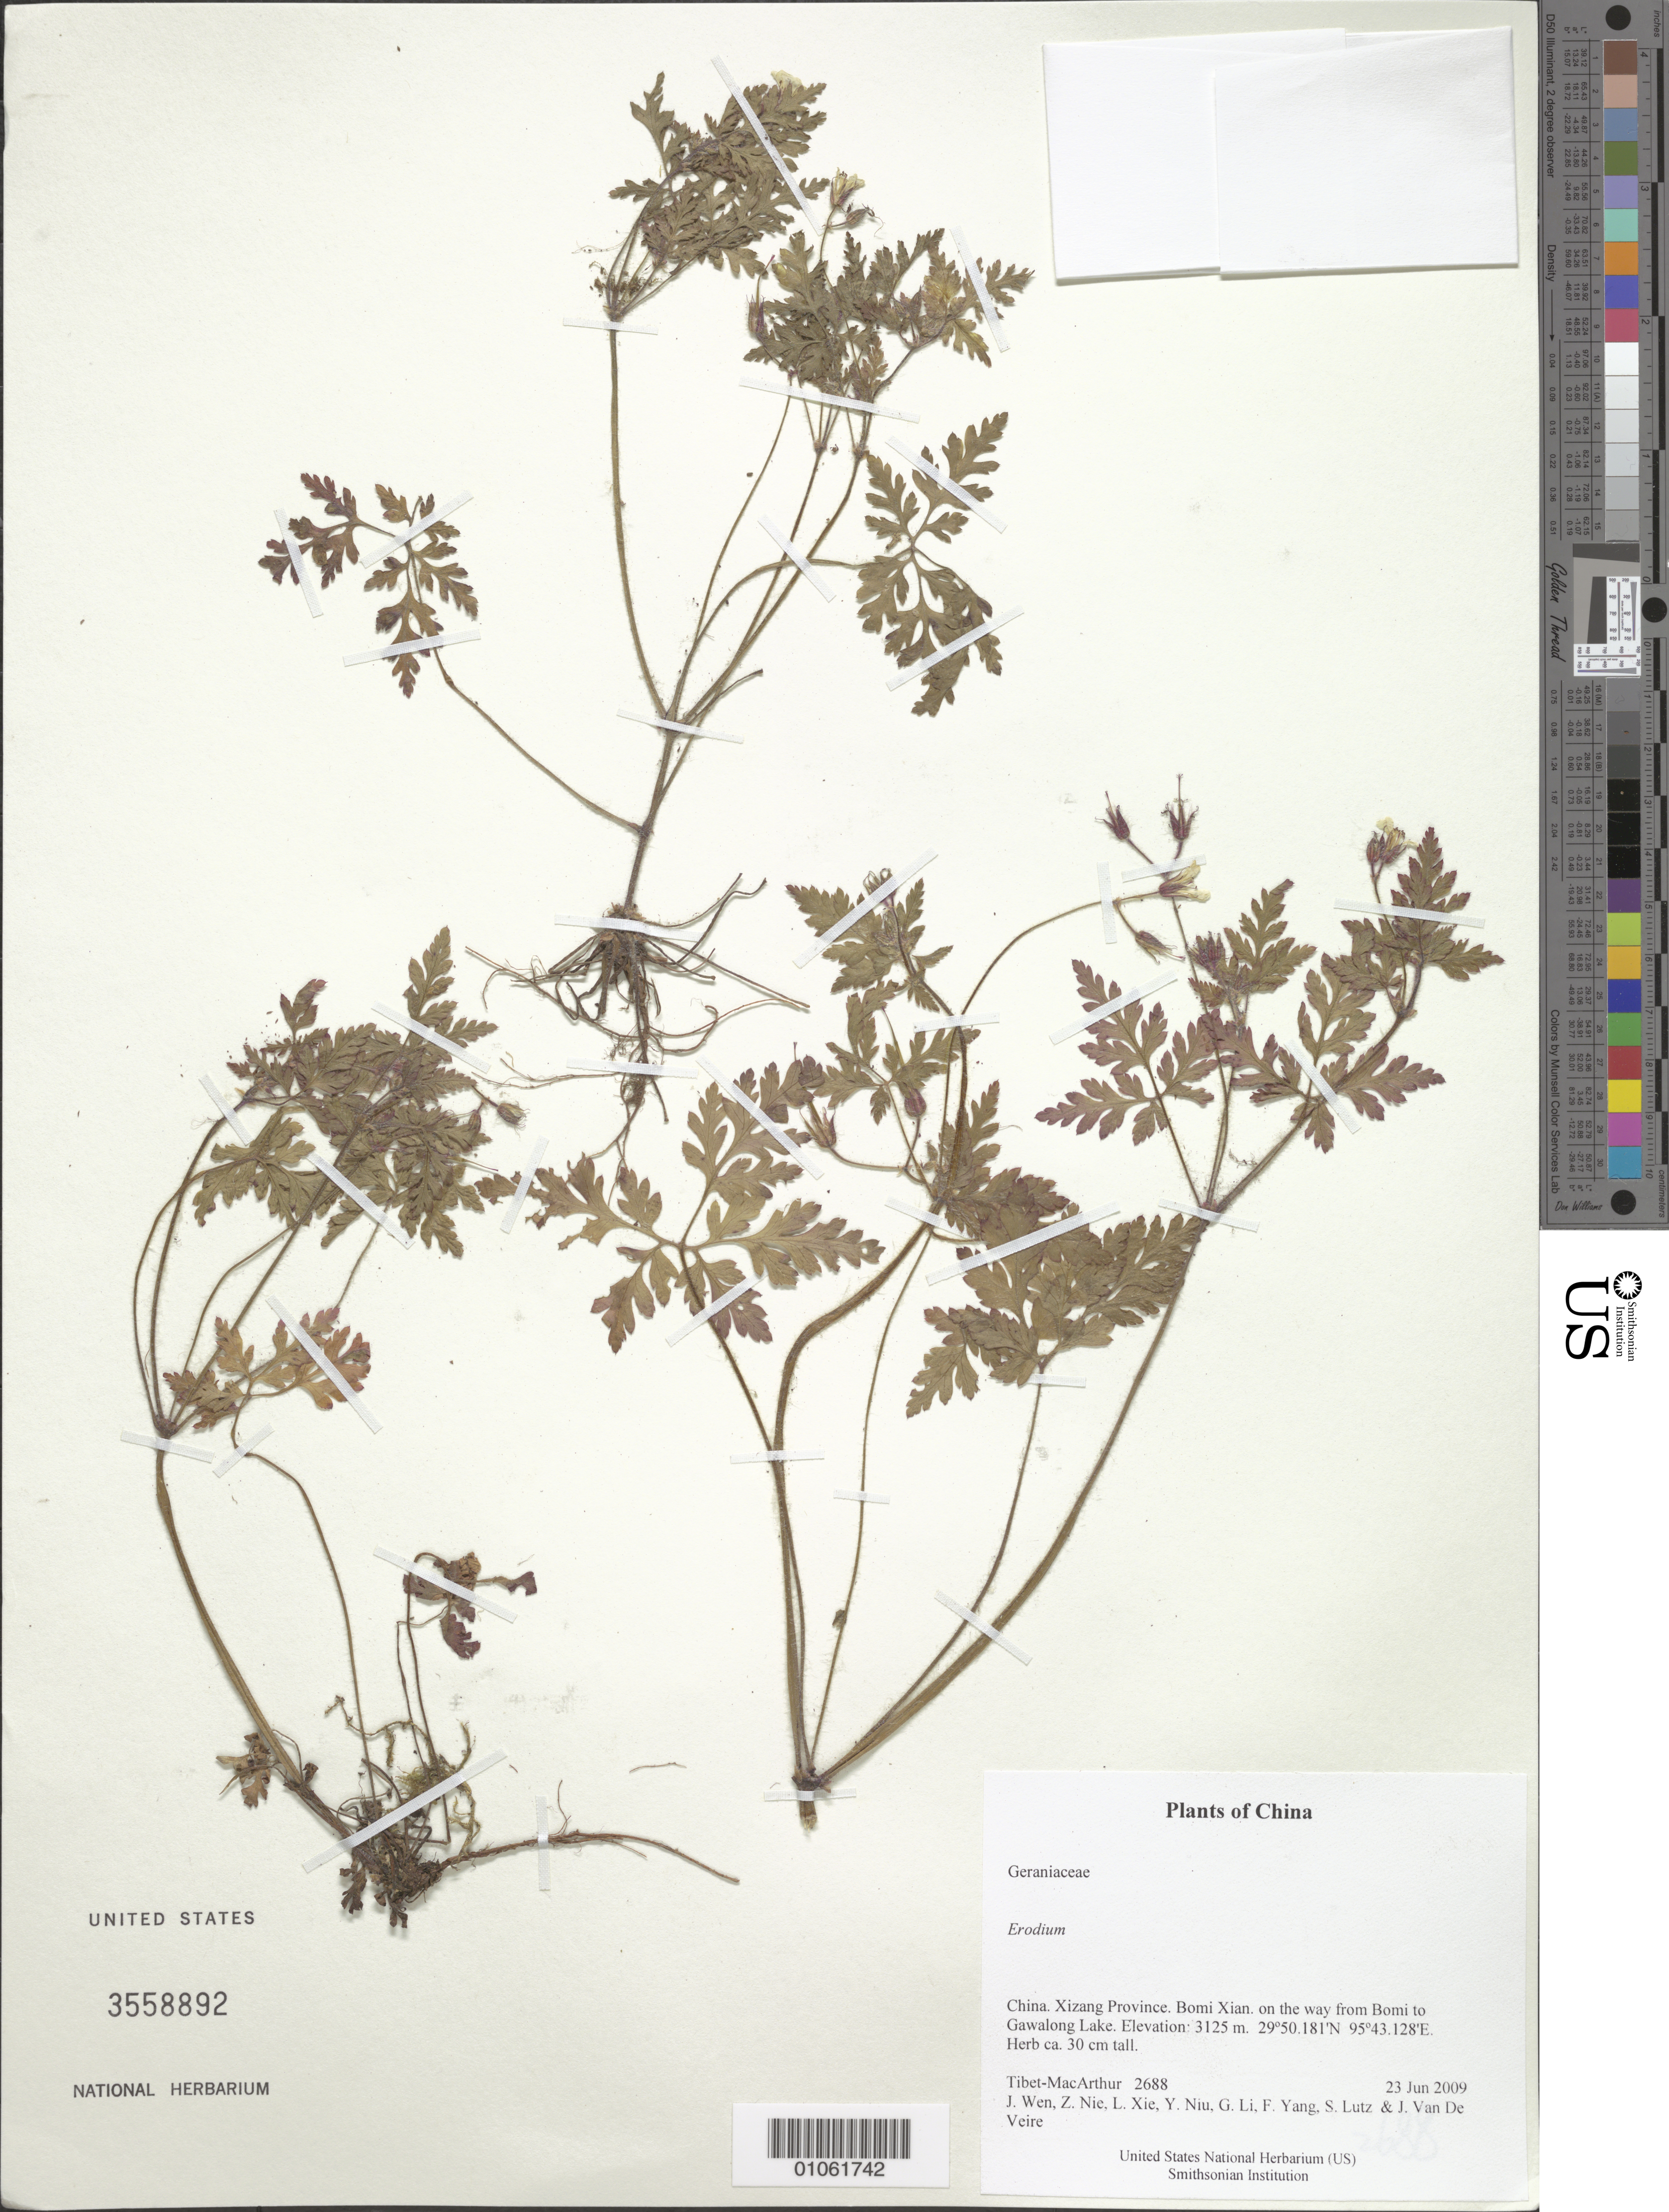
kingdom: Plantae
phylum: Tracheophyta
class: Magnoliopsida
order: Geraniales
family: Geraniaceae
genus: Erodium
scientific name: Erodium sp.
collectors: Tibet-MacArthur, J. Wen, Z. Nie, L. Xie, Y. Niu, G. Li, F. Yang, S. Lutz & J. Van De Veire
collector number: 2688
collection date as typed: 23 Jun 2009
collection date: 2009-06-23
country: China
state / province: Xizang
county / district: Bomi Xian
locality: on the way from Bomi to Gawalong Lake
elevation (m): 3125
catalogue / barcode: US 3558892